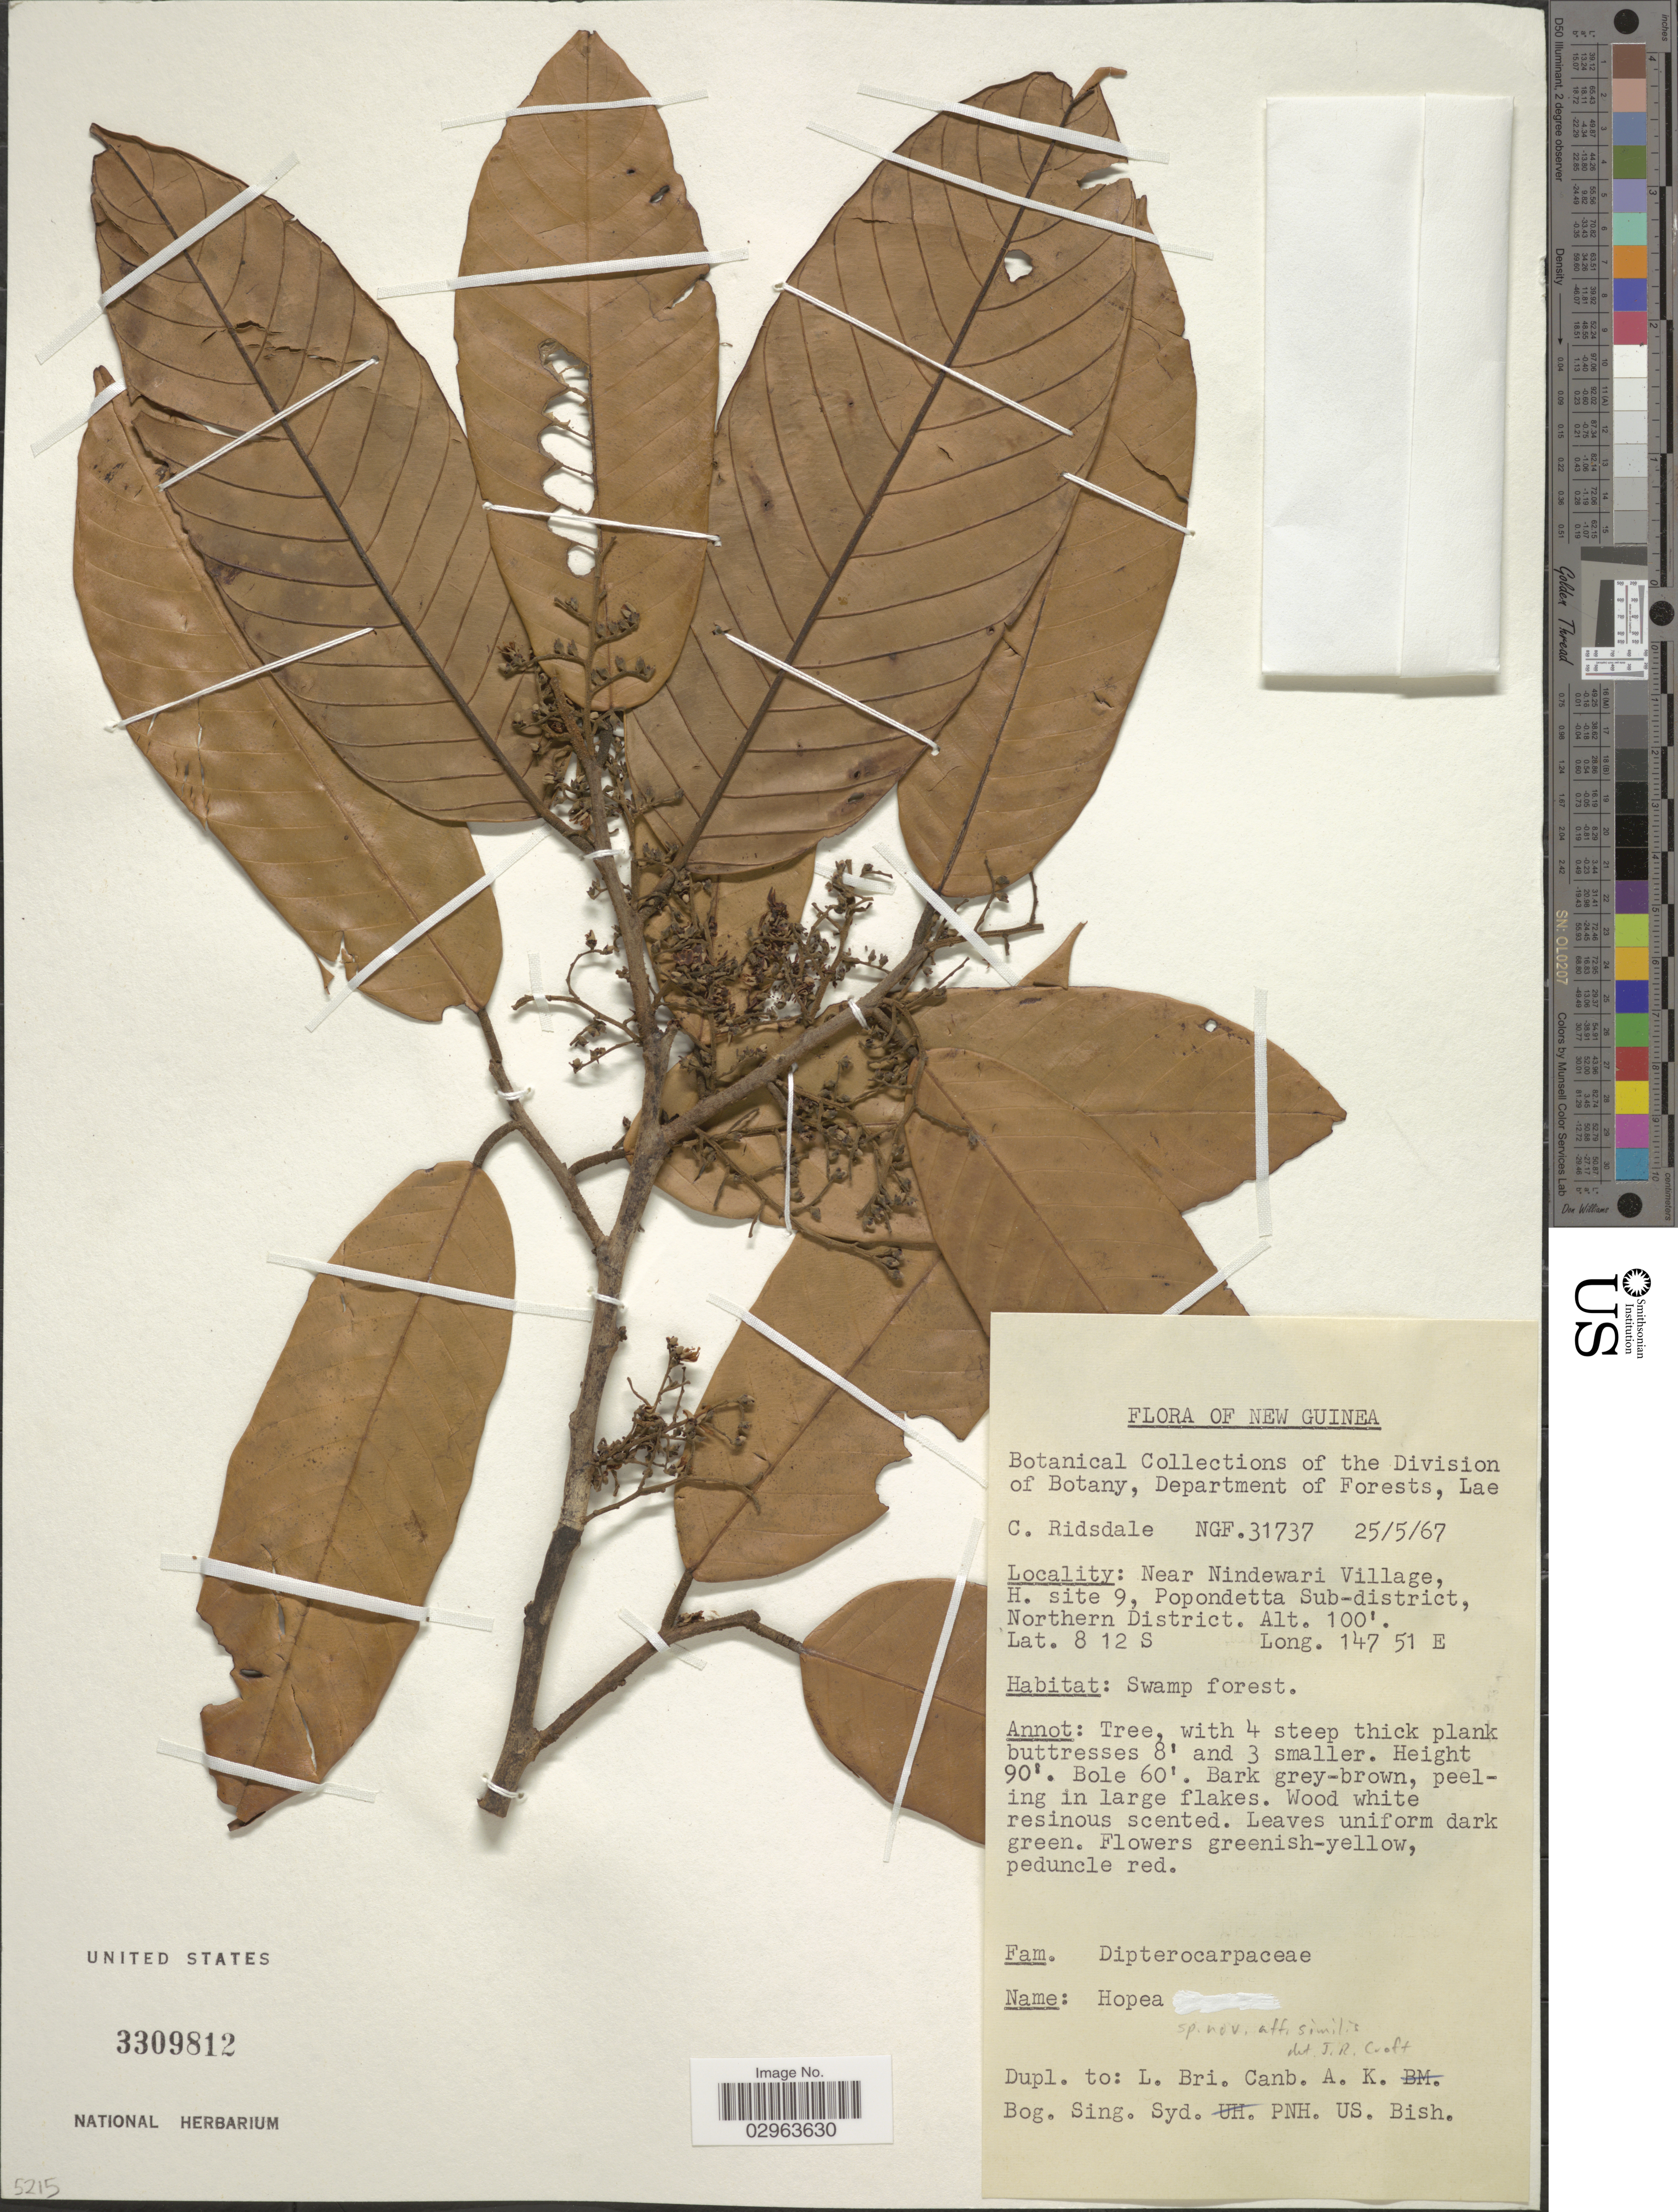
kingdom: Plantae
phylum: Tracheophyta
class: Magnoliopsida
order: Malvales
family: Dipterocarpaceae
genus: Hopea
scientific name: Hopea sp.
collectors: C. E. Ridsdale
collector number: NGF 31737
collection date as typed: Transcribed d/m/y: 25/5/67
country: Papua New Guinea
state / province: Northern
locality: New Guinea. Near Nindewari Village, H. site 9, Popondetta Sub-district, Northern District.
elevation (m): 30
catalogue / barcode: US 3309812